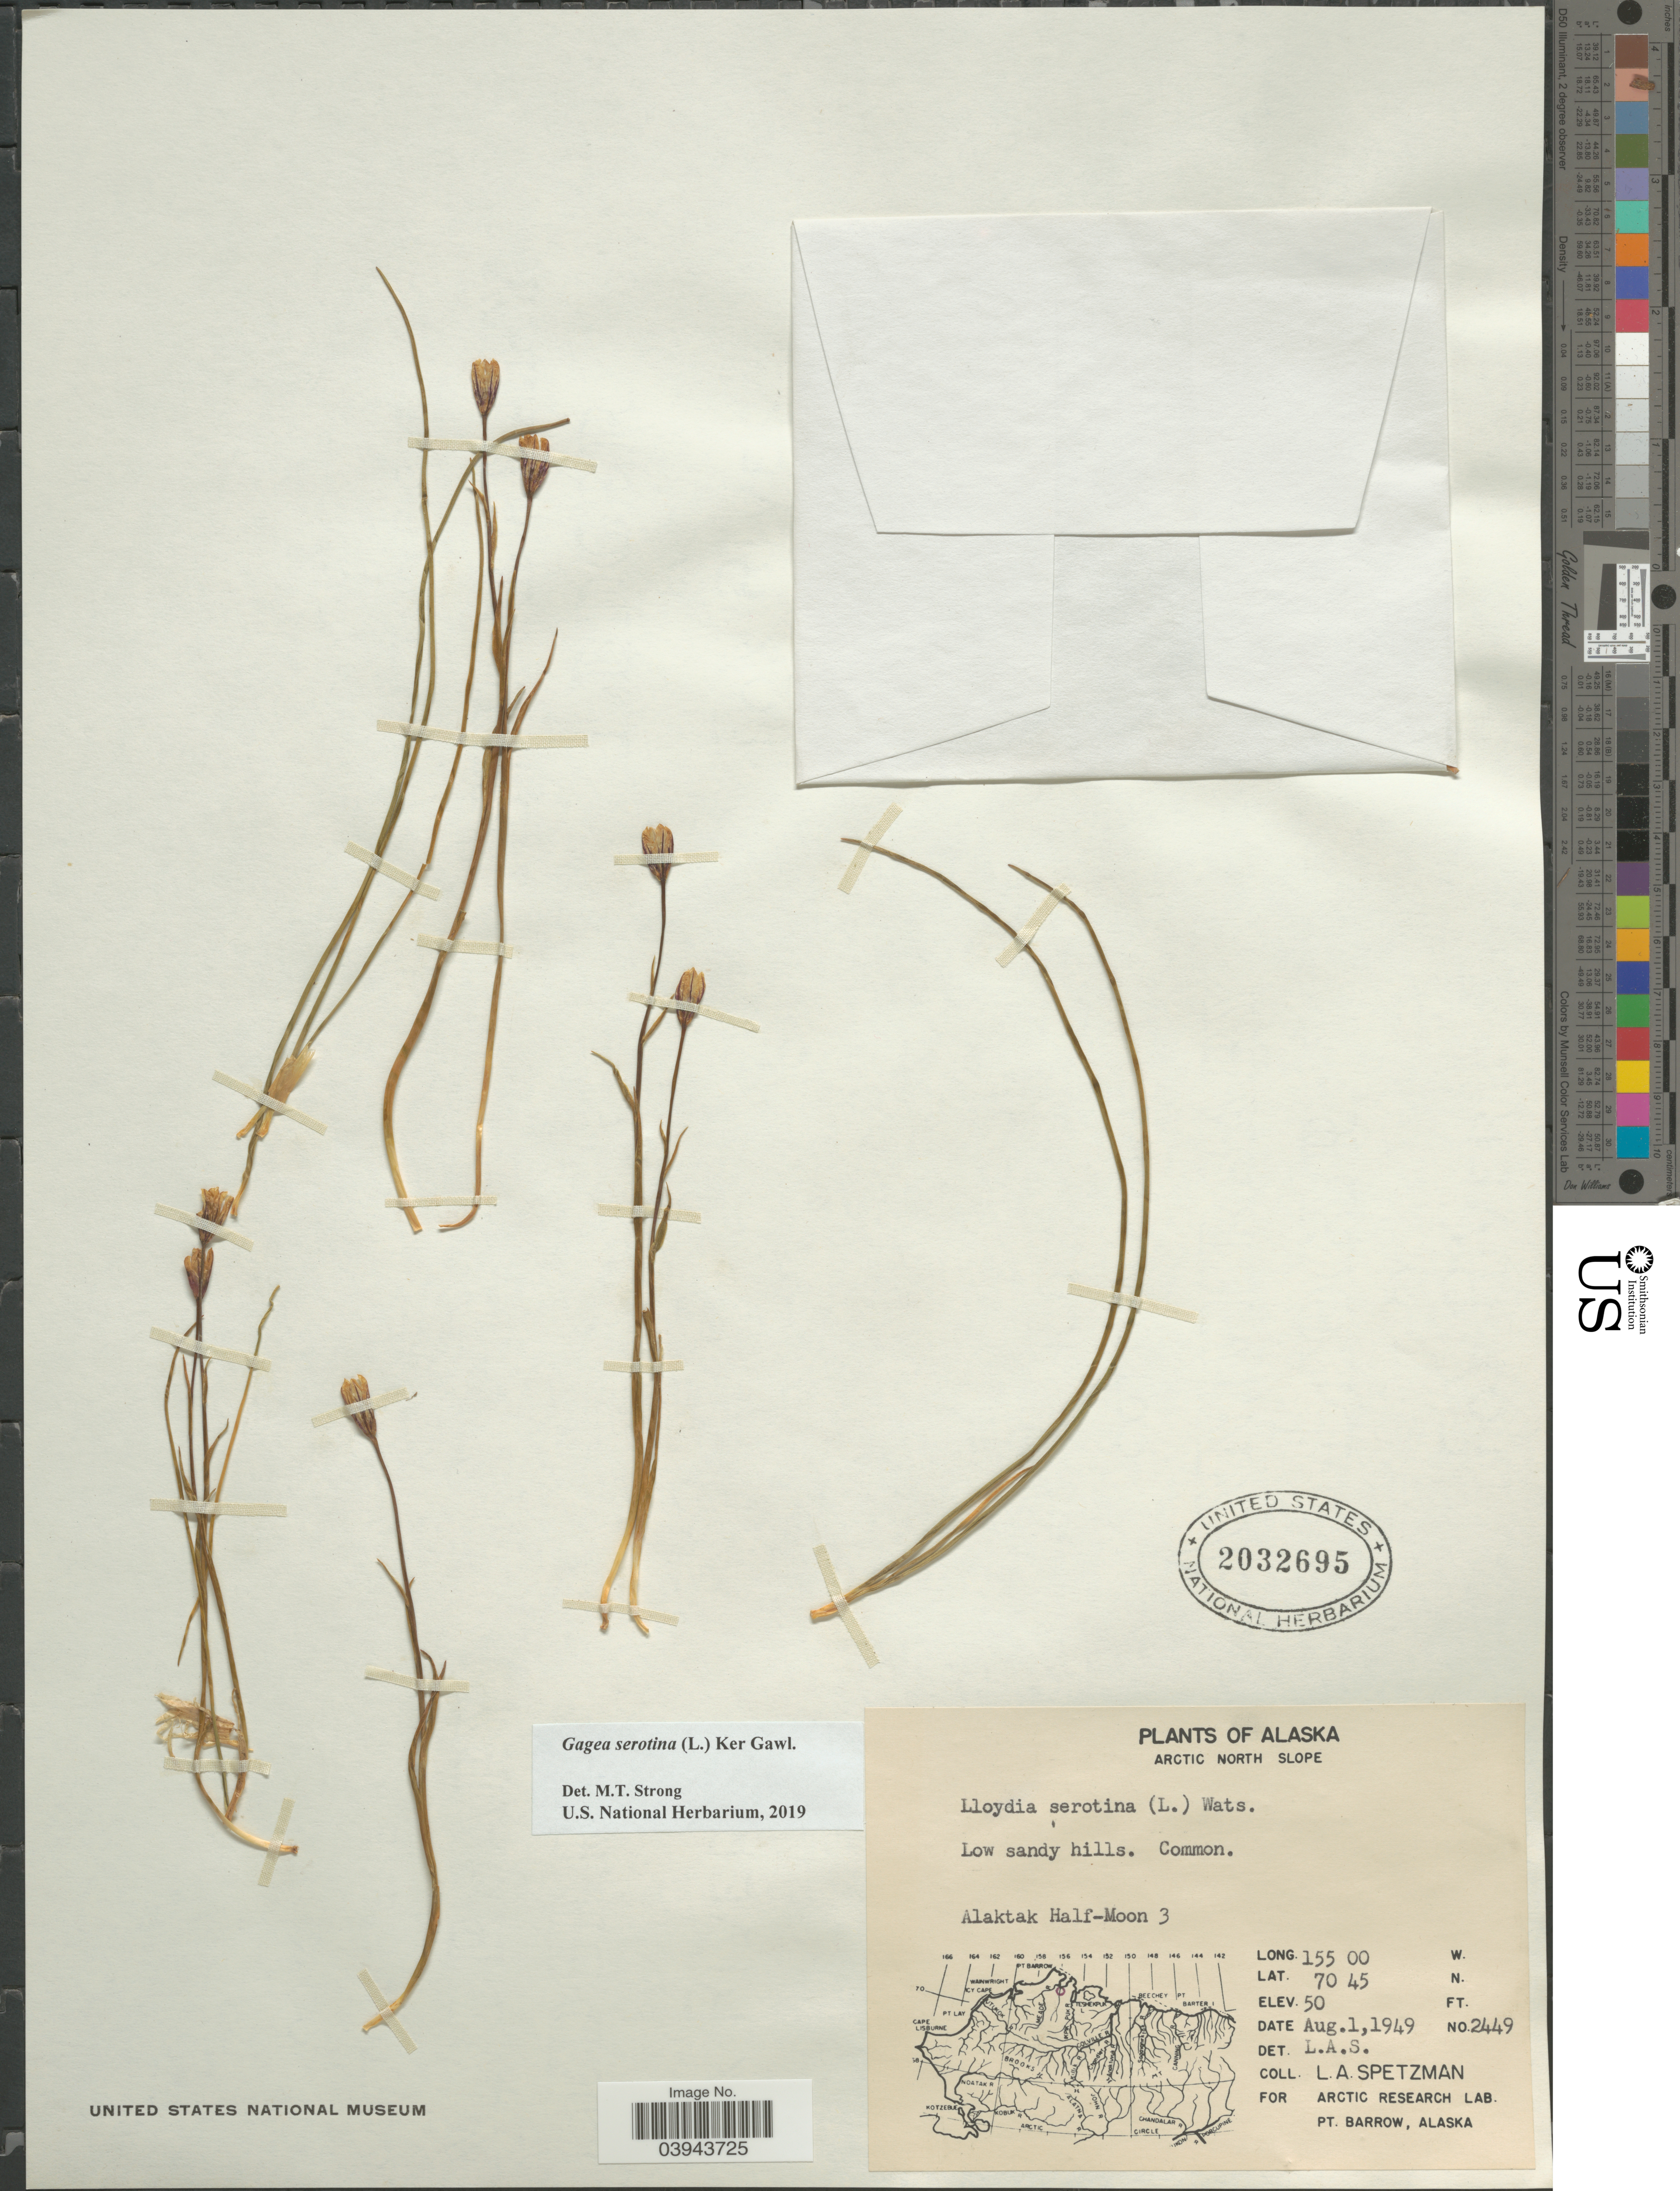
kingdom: Plantae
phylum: Tracheophyta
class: Liliopsida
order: Liliales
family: Liliaceae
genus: Lloydia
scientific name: Lloydia serotina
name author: (L.) Salisb. ex Rchb.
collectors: L. Spetzman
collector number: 2449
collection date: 1949-08-01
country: United States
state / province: Alaska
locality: Arctic North Slope. Alaktak Half-Moon 3.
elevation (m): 15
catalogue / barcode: US 2032695